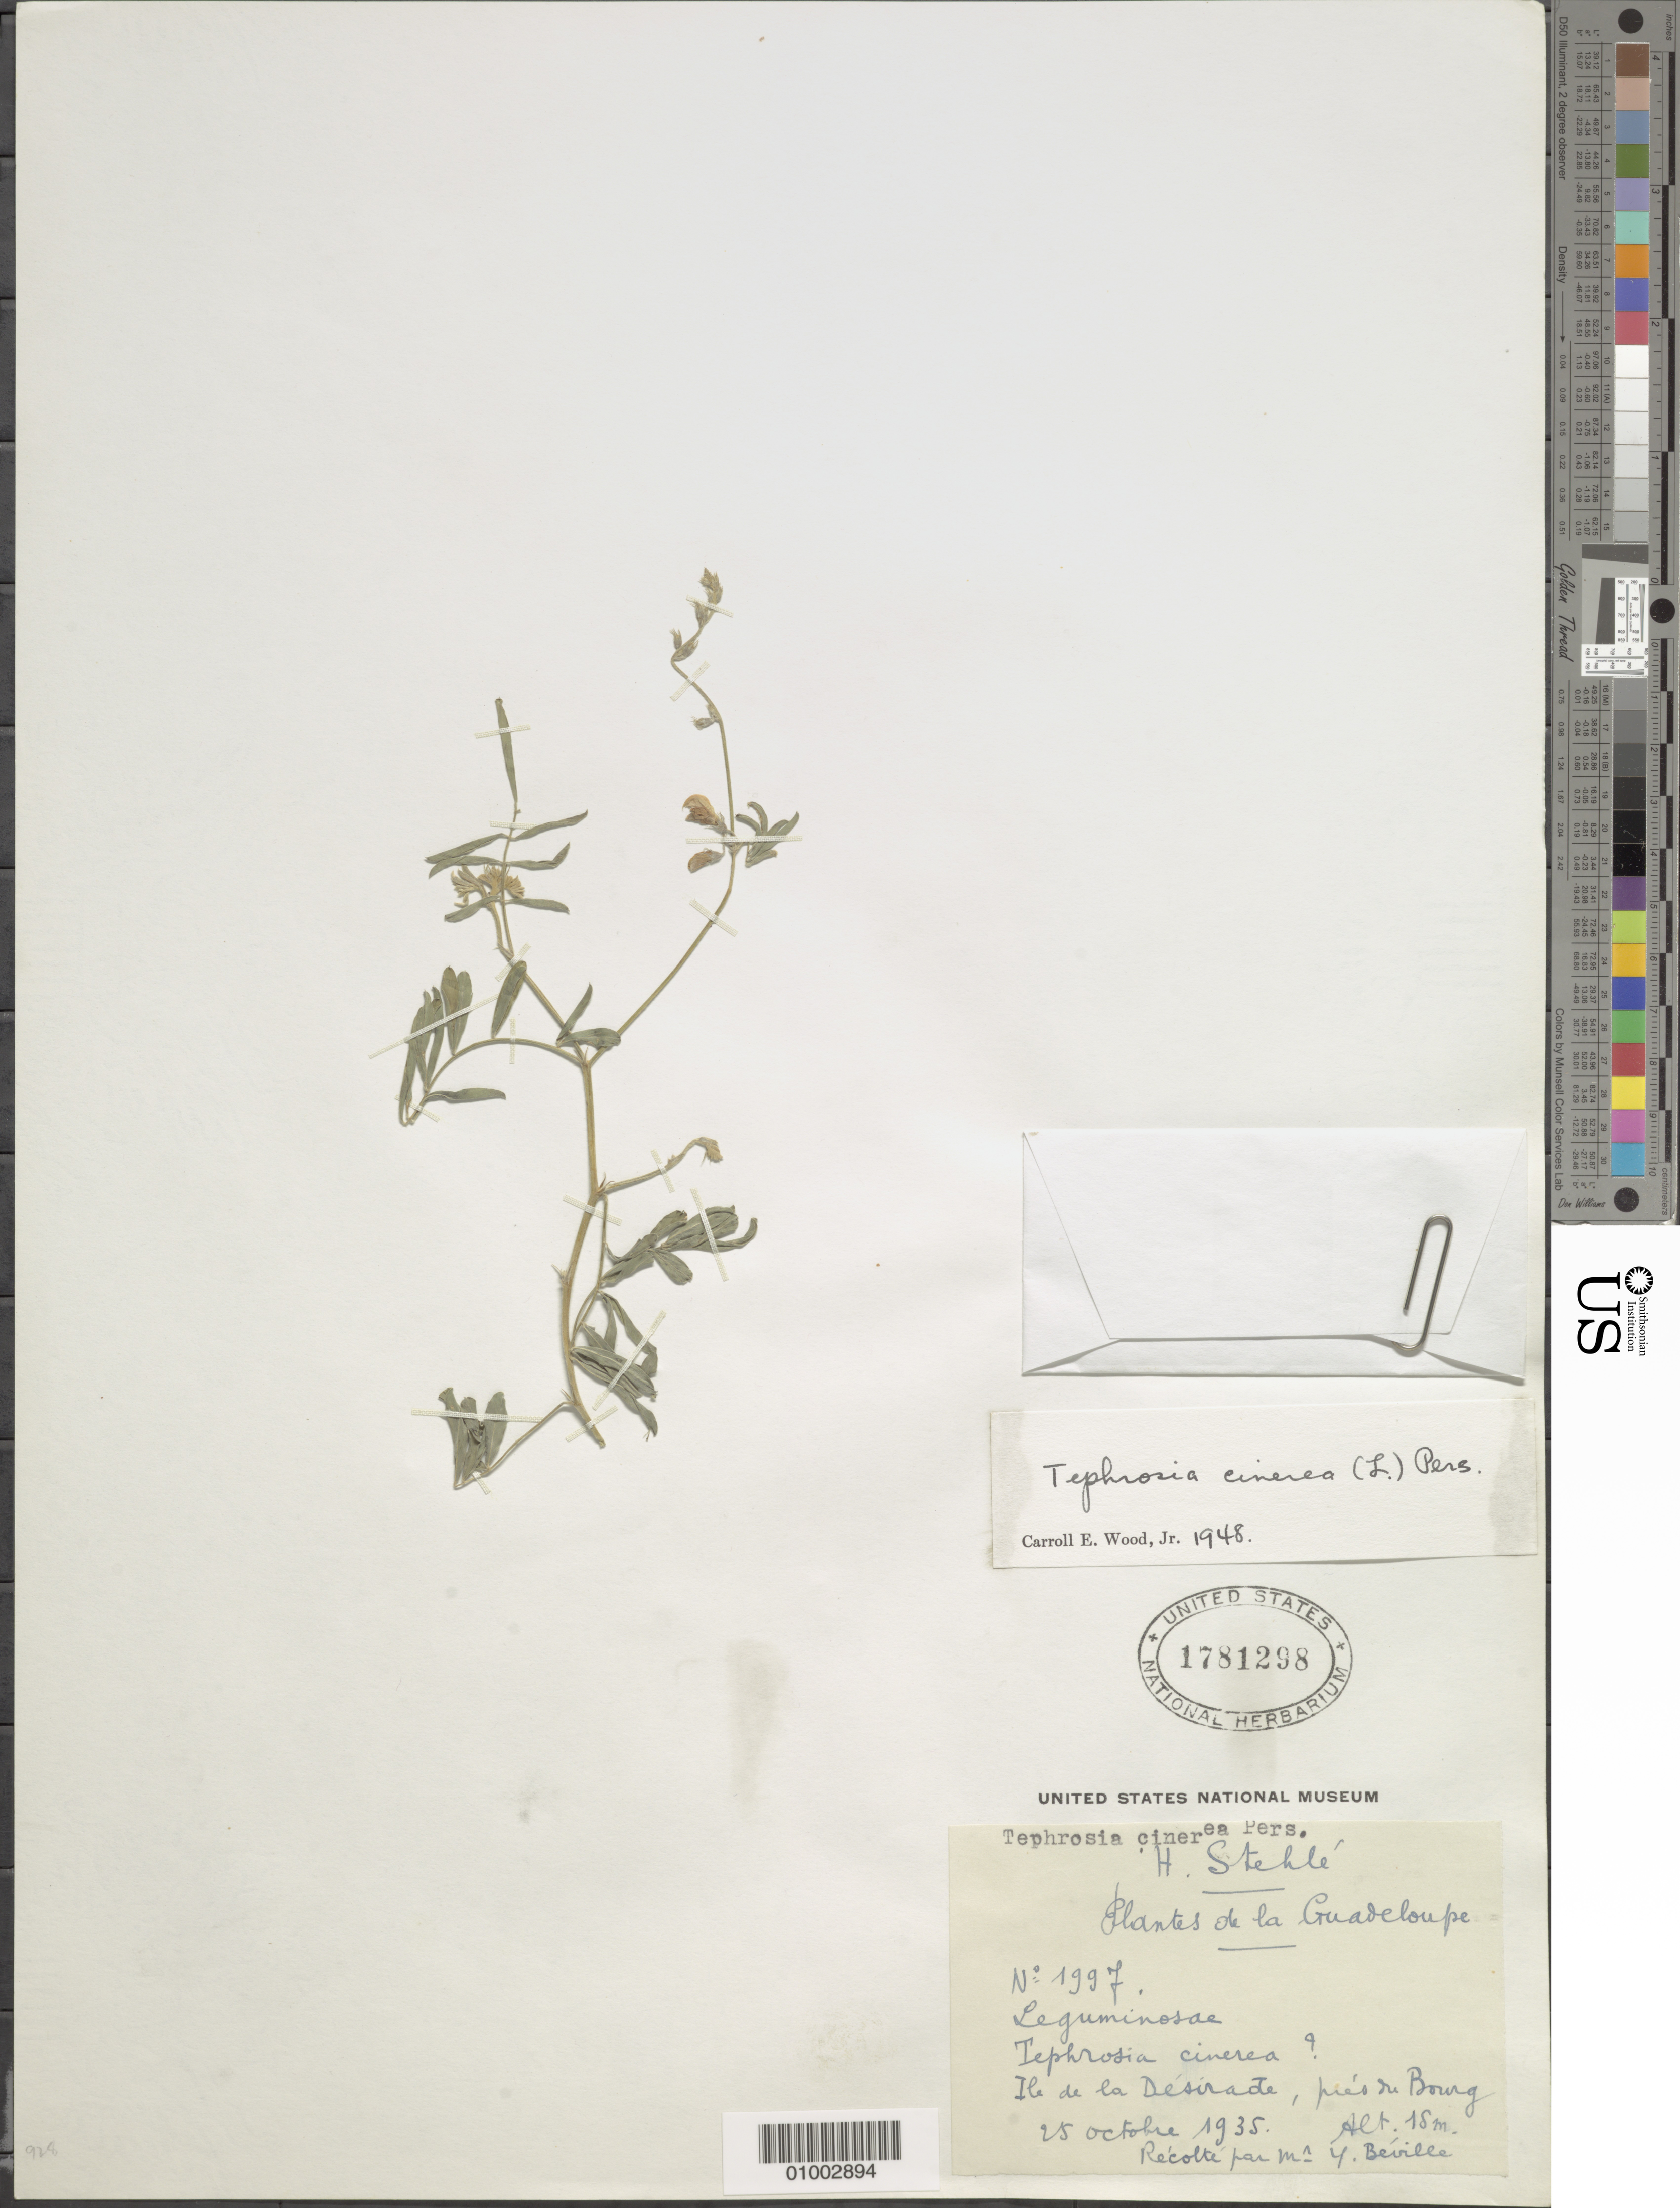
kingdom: Plantae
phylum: Tracheophyta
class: Magnoliopsida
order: Fabales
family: Fabaceae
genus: Tephrosia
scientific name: Tephrosia cinerea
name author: (L.) Pers.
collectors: H. Stehlé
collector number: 1997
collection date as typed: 15 Oct 1935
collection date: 1935-10-15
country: Guadeloupe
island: Basse Terre [Guadeloupe]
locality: Desirade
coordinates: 0 N, 0 E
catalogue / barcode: US 1781298